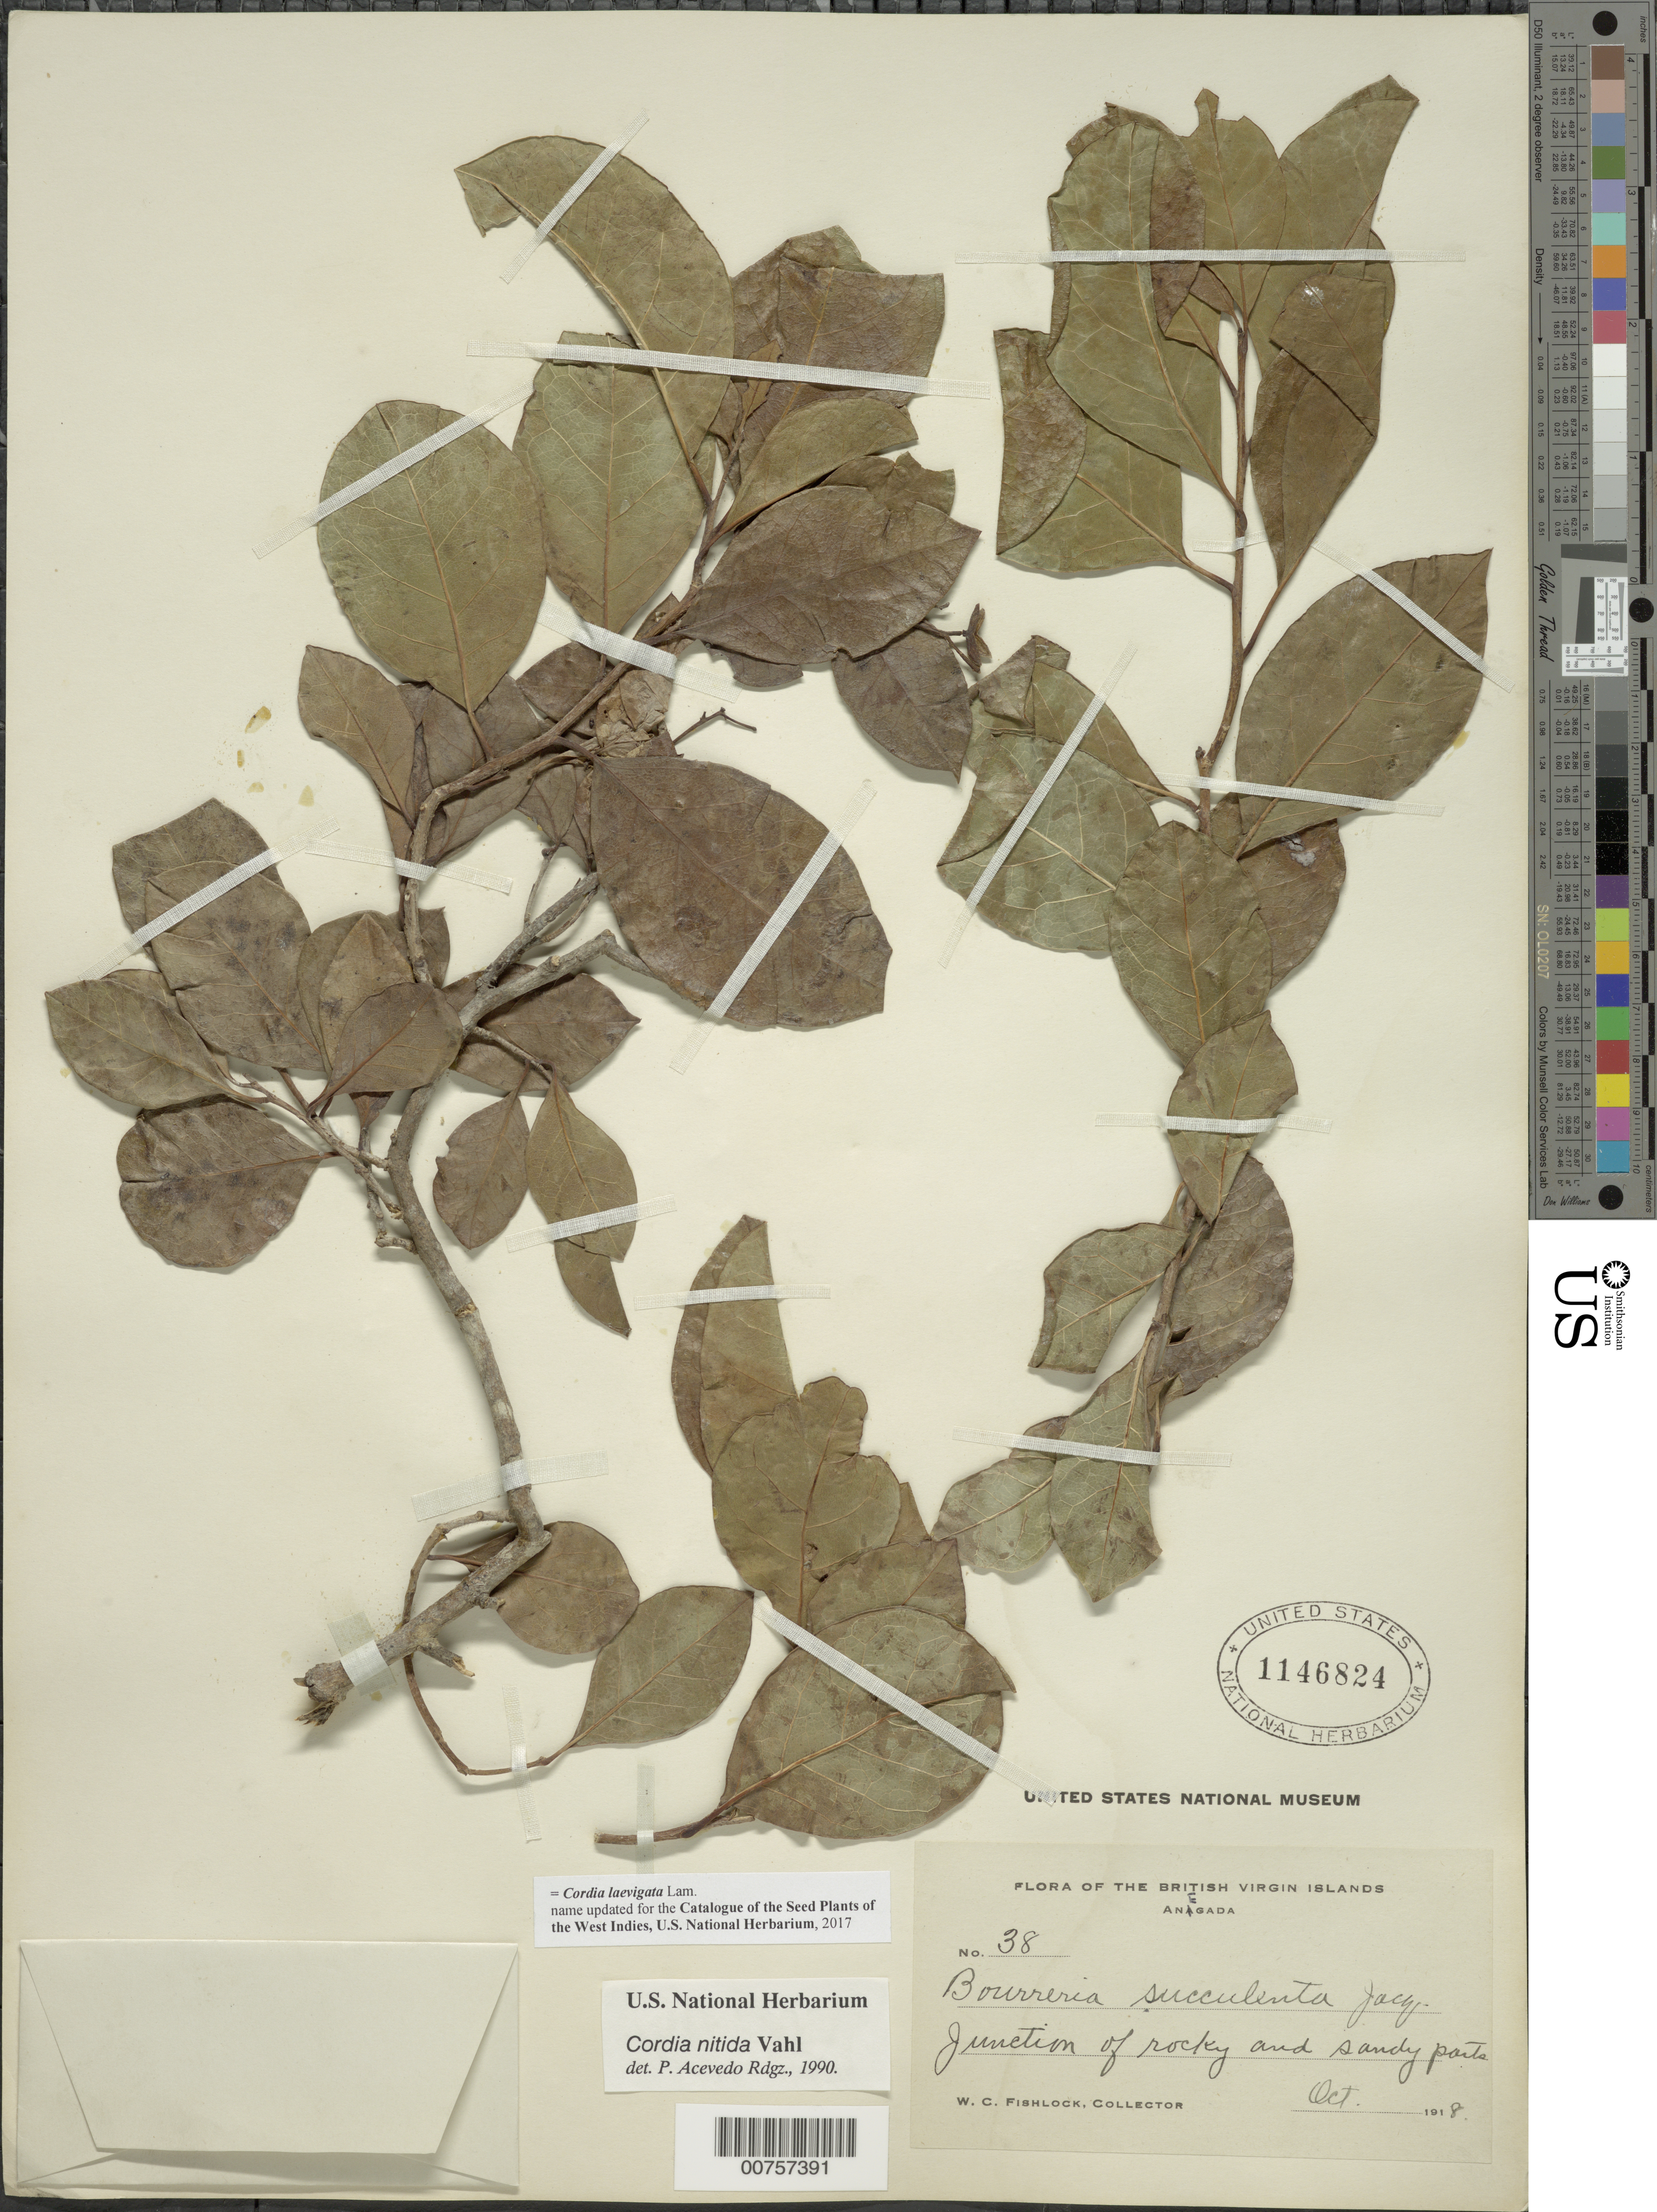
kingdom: Plantae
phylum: Tracheophyta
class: Magnoliopsida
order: Boraginales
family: Cordiaceae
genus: Cordia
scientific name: Cordia laevigata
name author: Lam.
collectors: W. Fishlock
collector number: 38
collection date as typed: Oct 1918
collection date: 1918-10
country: British Virgin Islands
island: Anegada I.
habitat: Junction of rocky and sandy parts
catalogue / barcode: US 1146824